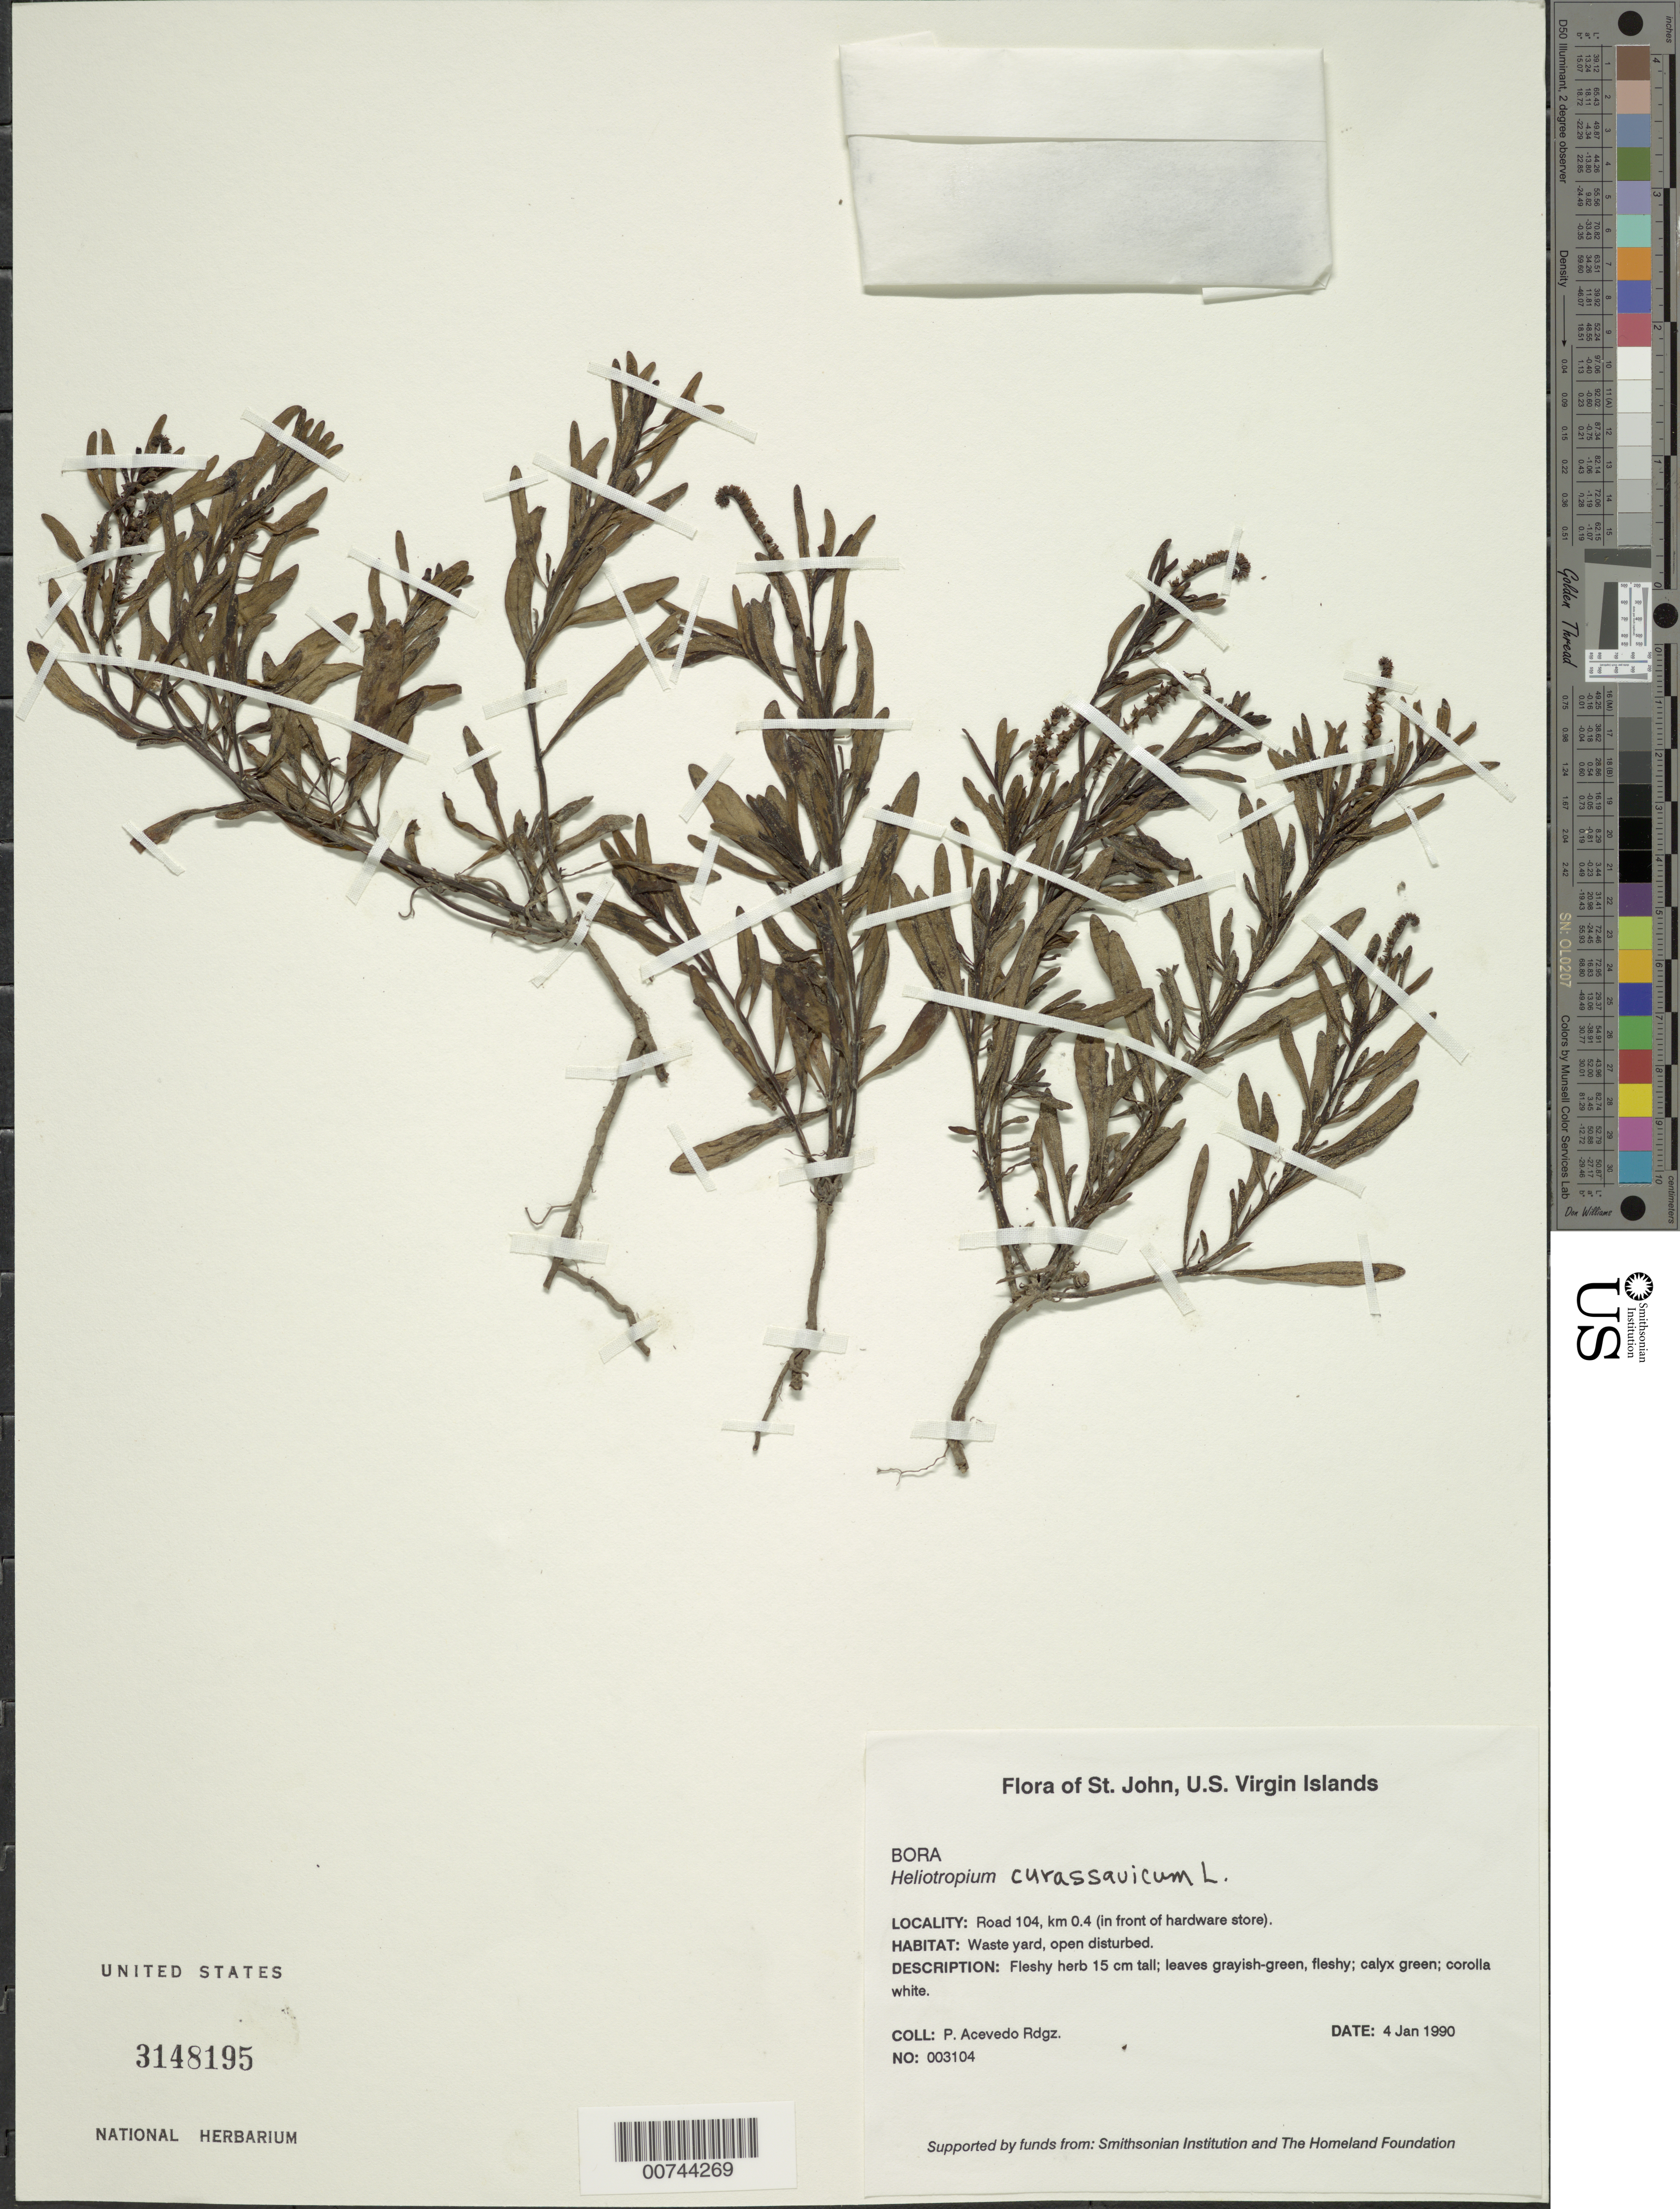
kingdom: Plantae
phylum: Tracheophyta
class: Magnoliopsida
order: Boraginales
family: Heliotropiaceae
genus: Heliotropium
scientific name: Heliotropium curassavicum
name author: L.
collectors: P. Acevedo-Rodr.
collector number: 3104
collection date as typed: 04 Jan 1990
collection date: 1990-01-04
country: U.S. Virgin Islands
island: St. John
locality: Cruz Bay Quarter; Road 104, km 0.4 (in front of hardware store).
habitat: Waste yard, open disturbed.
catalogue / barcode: US 3148195